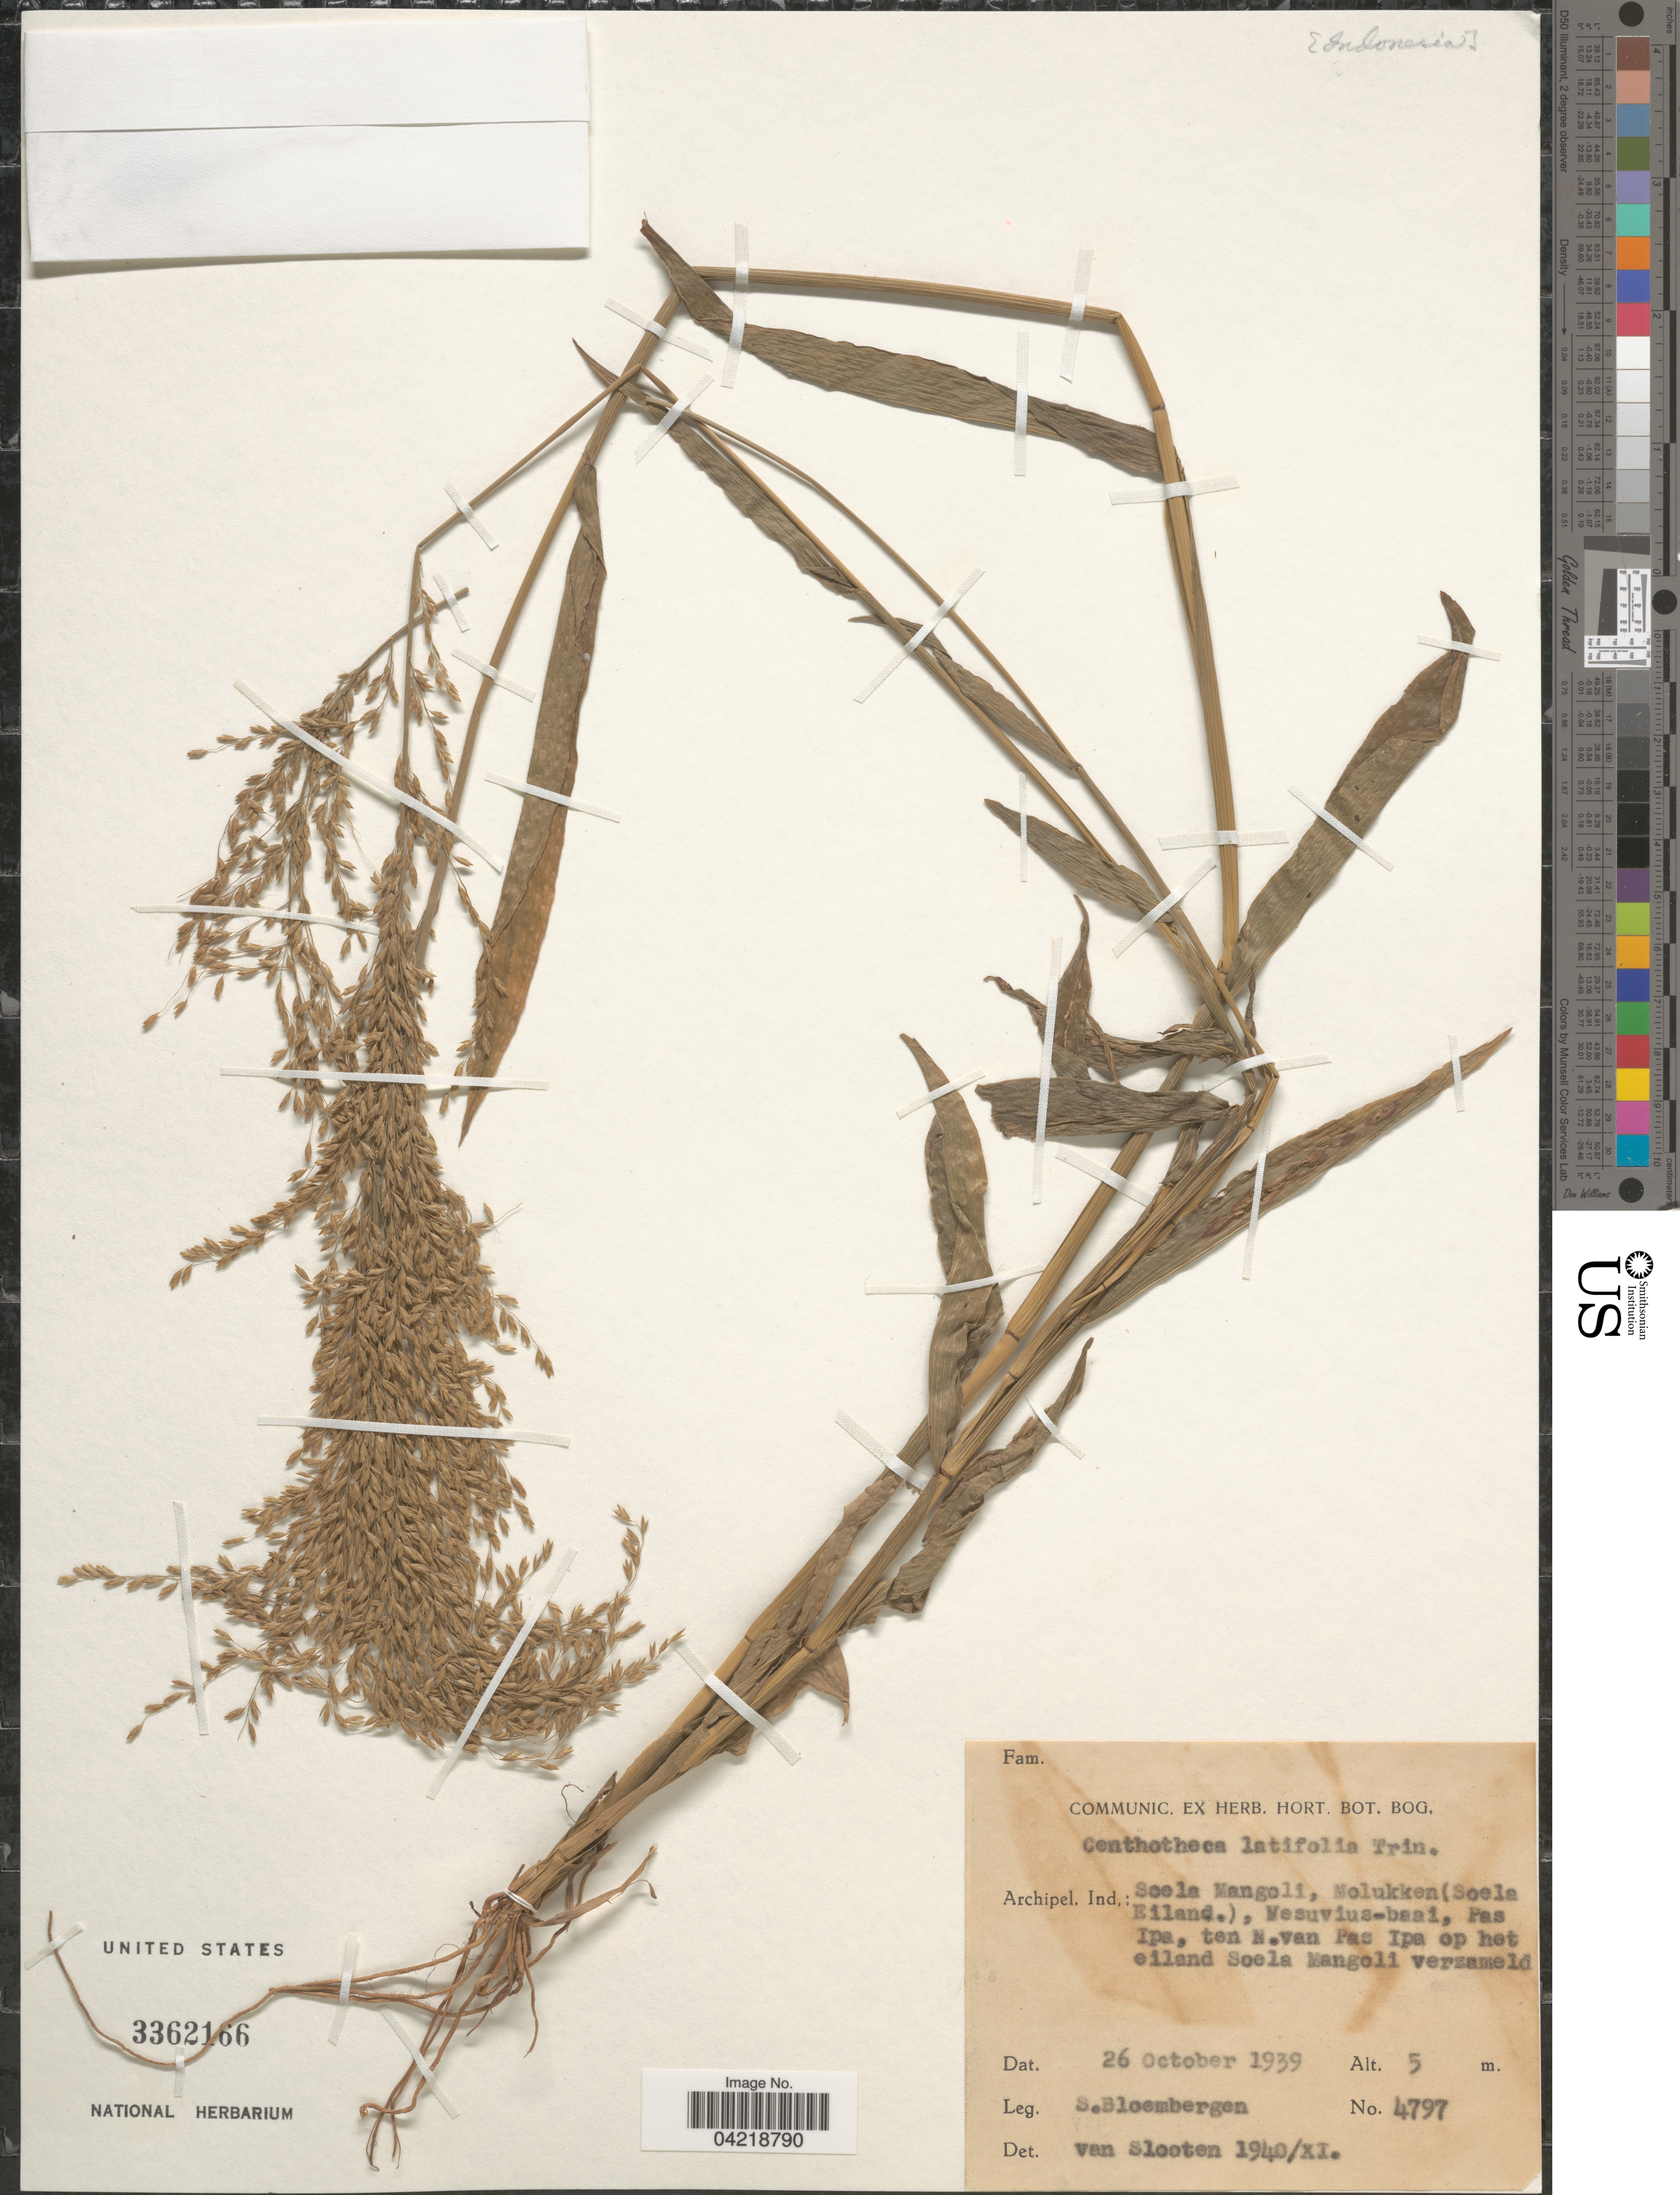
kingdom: Plantae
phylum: Tracheophyta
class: Liliopsida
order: Poales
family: Poaceae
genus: Centotheca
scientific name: Centotheca lappacea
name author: (L.) Desv.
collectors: S. Bloembergen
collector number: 4797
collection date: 1939-10-26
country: Indonesia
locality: Archipel. Ind,: Soela Mangoli, Molukken (Soela Eiland.), Mesuvius-baai, Pas Ipa, ten N. van Pas Ipa op het eiland Soela Mangoli verzameld.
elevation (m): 5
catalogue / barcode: US 3362166